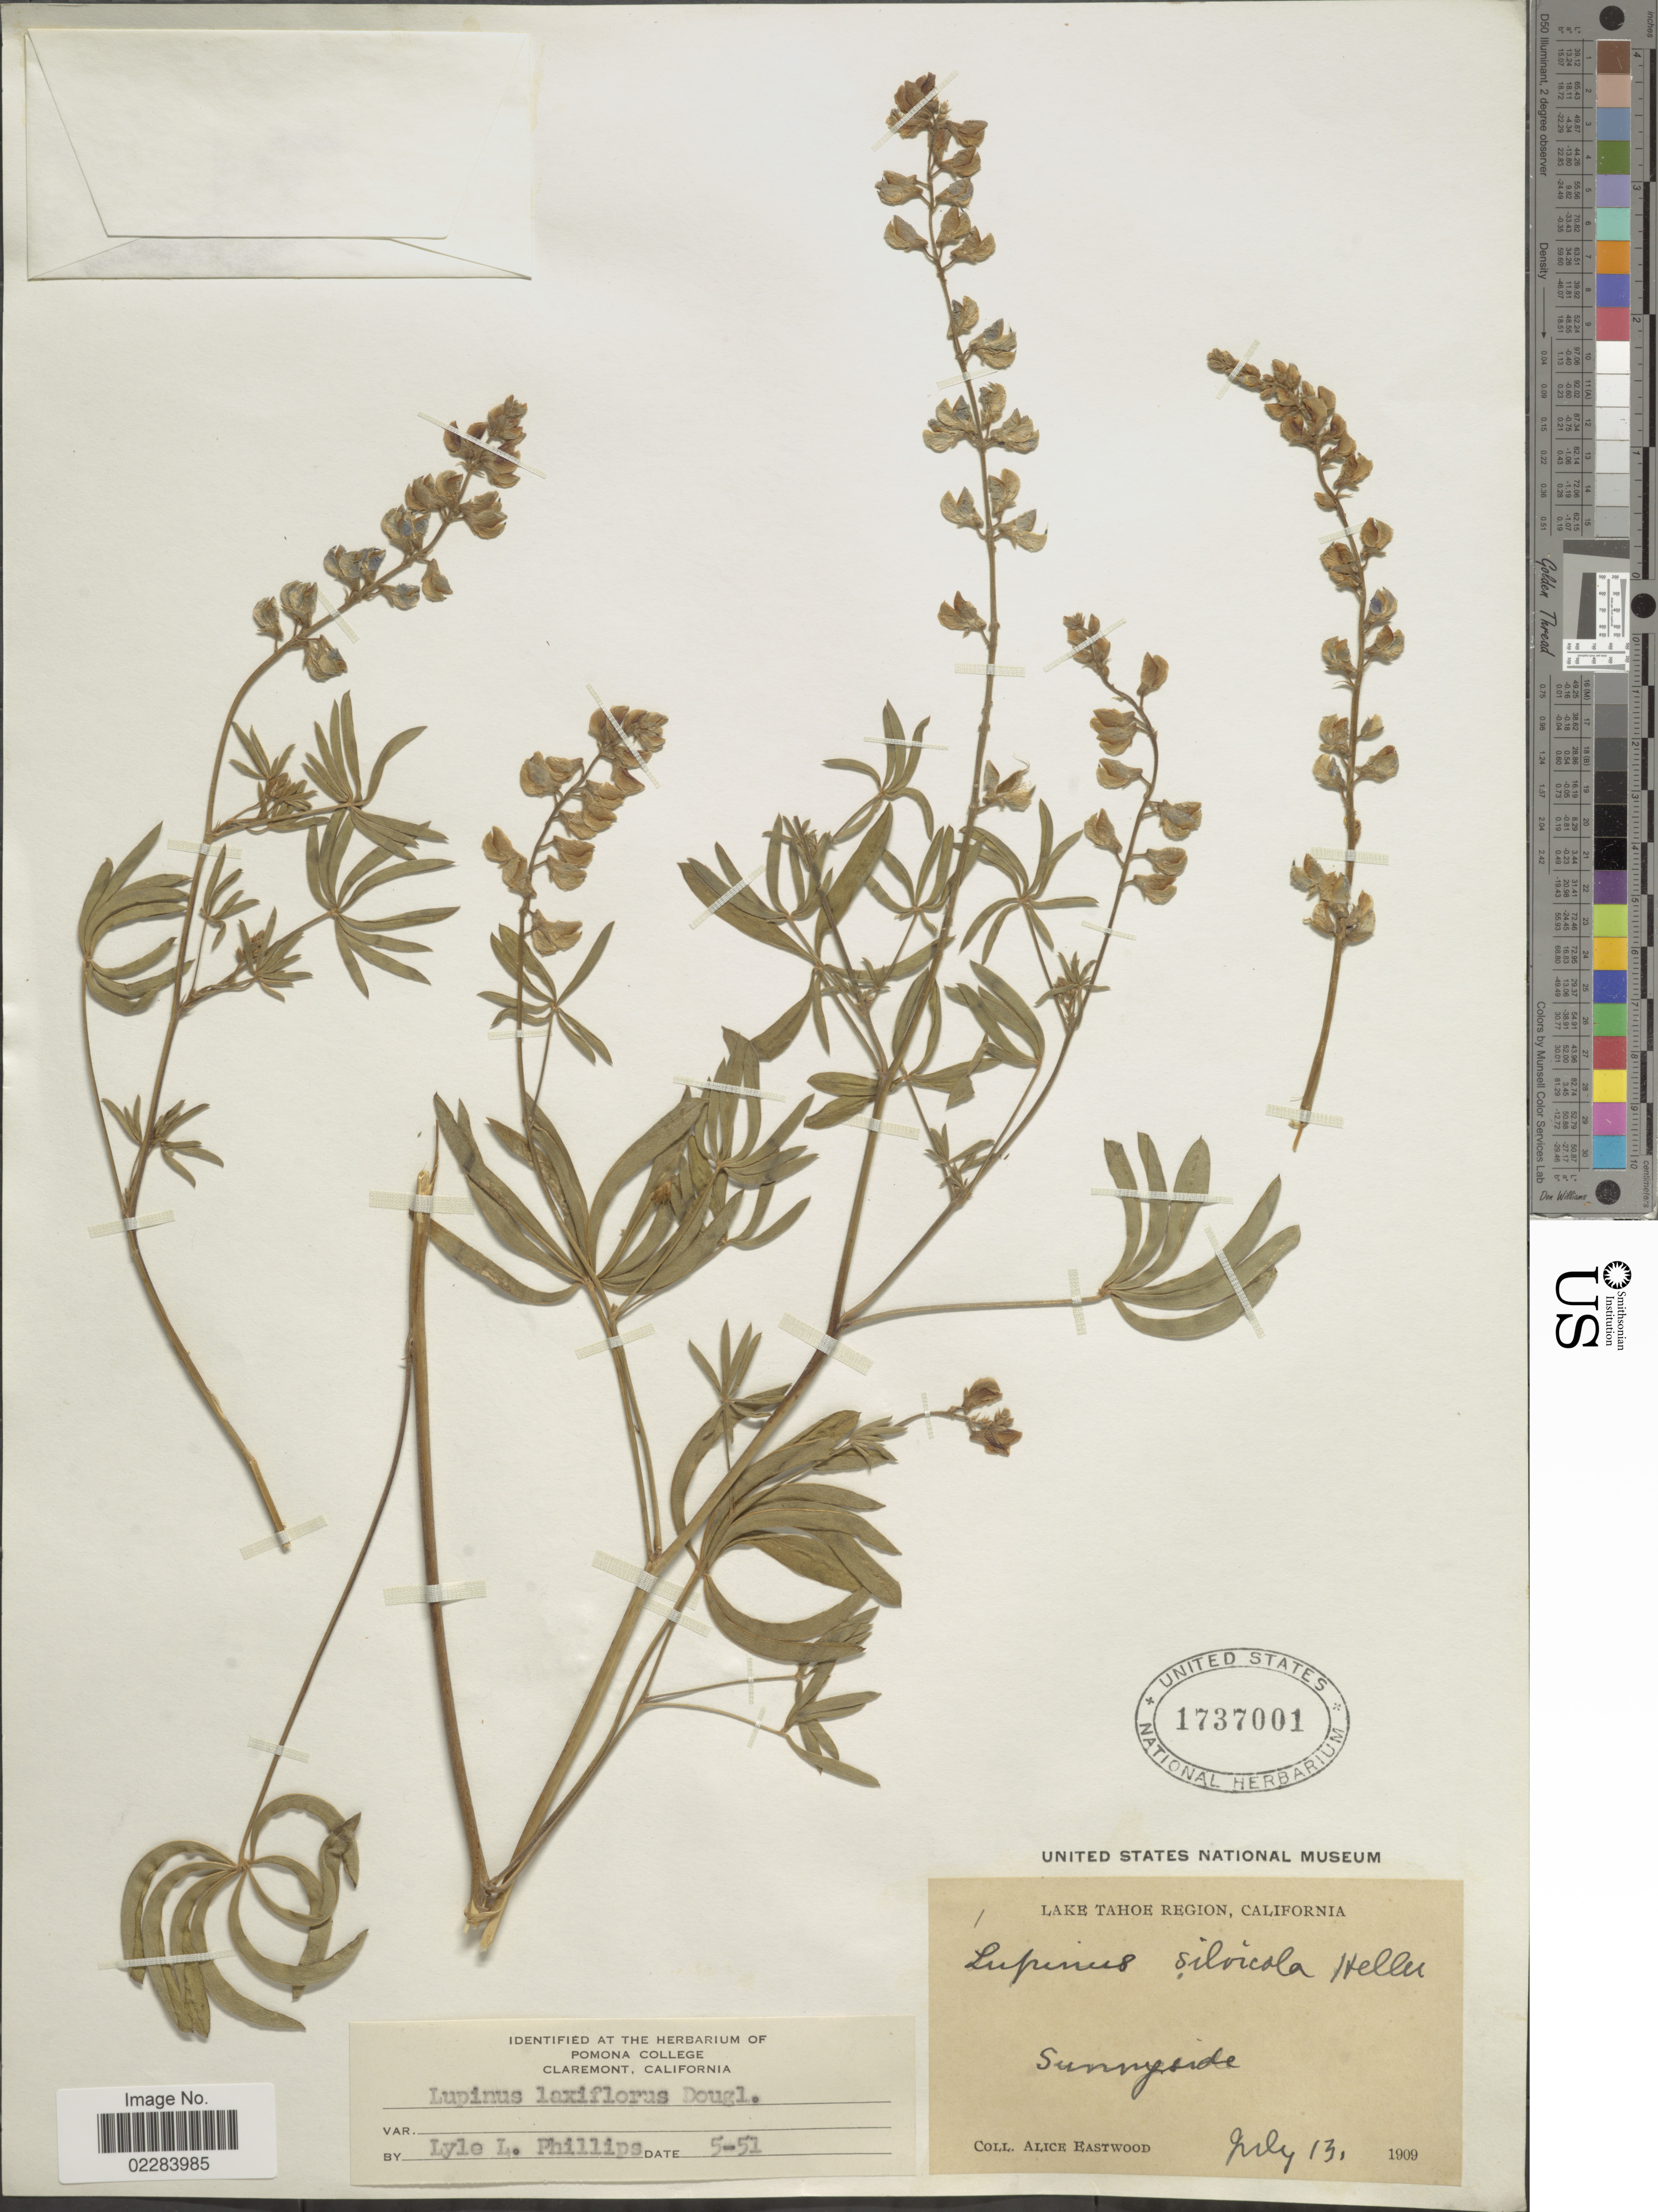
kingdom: Plantae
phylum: Tracheophyta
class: Magnoliopsida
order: Fabales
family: Fabaceae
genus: Lupinus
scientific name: Lupinus arbustus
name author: Lindl.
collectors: A. Eastwood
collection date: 1909-07-13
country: United States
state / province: California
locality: Lake Tahoe Region. Sunnyside.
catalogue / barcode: US 1737001